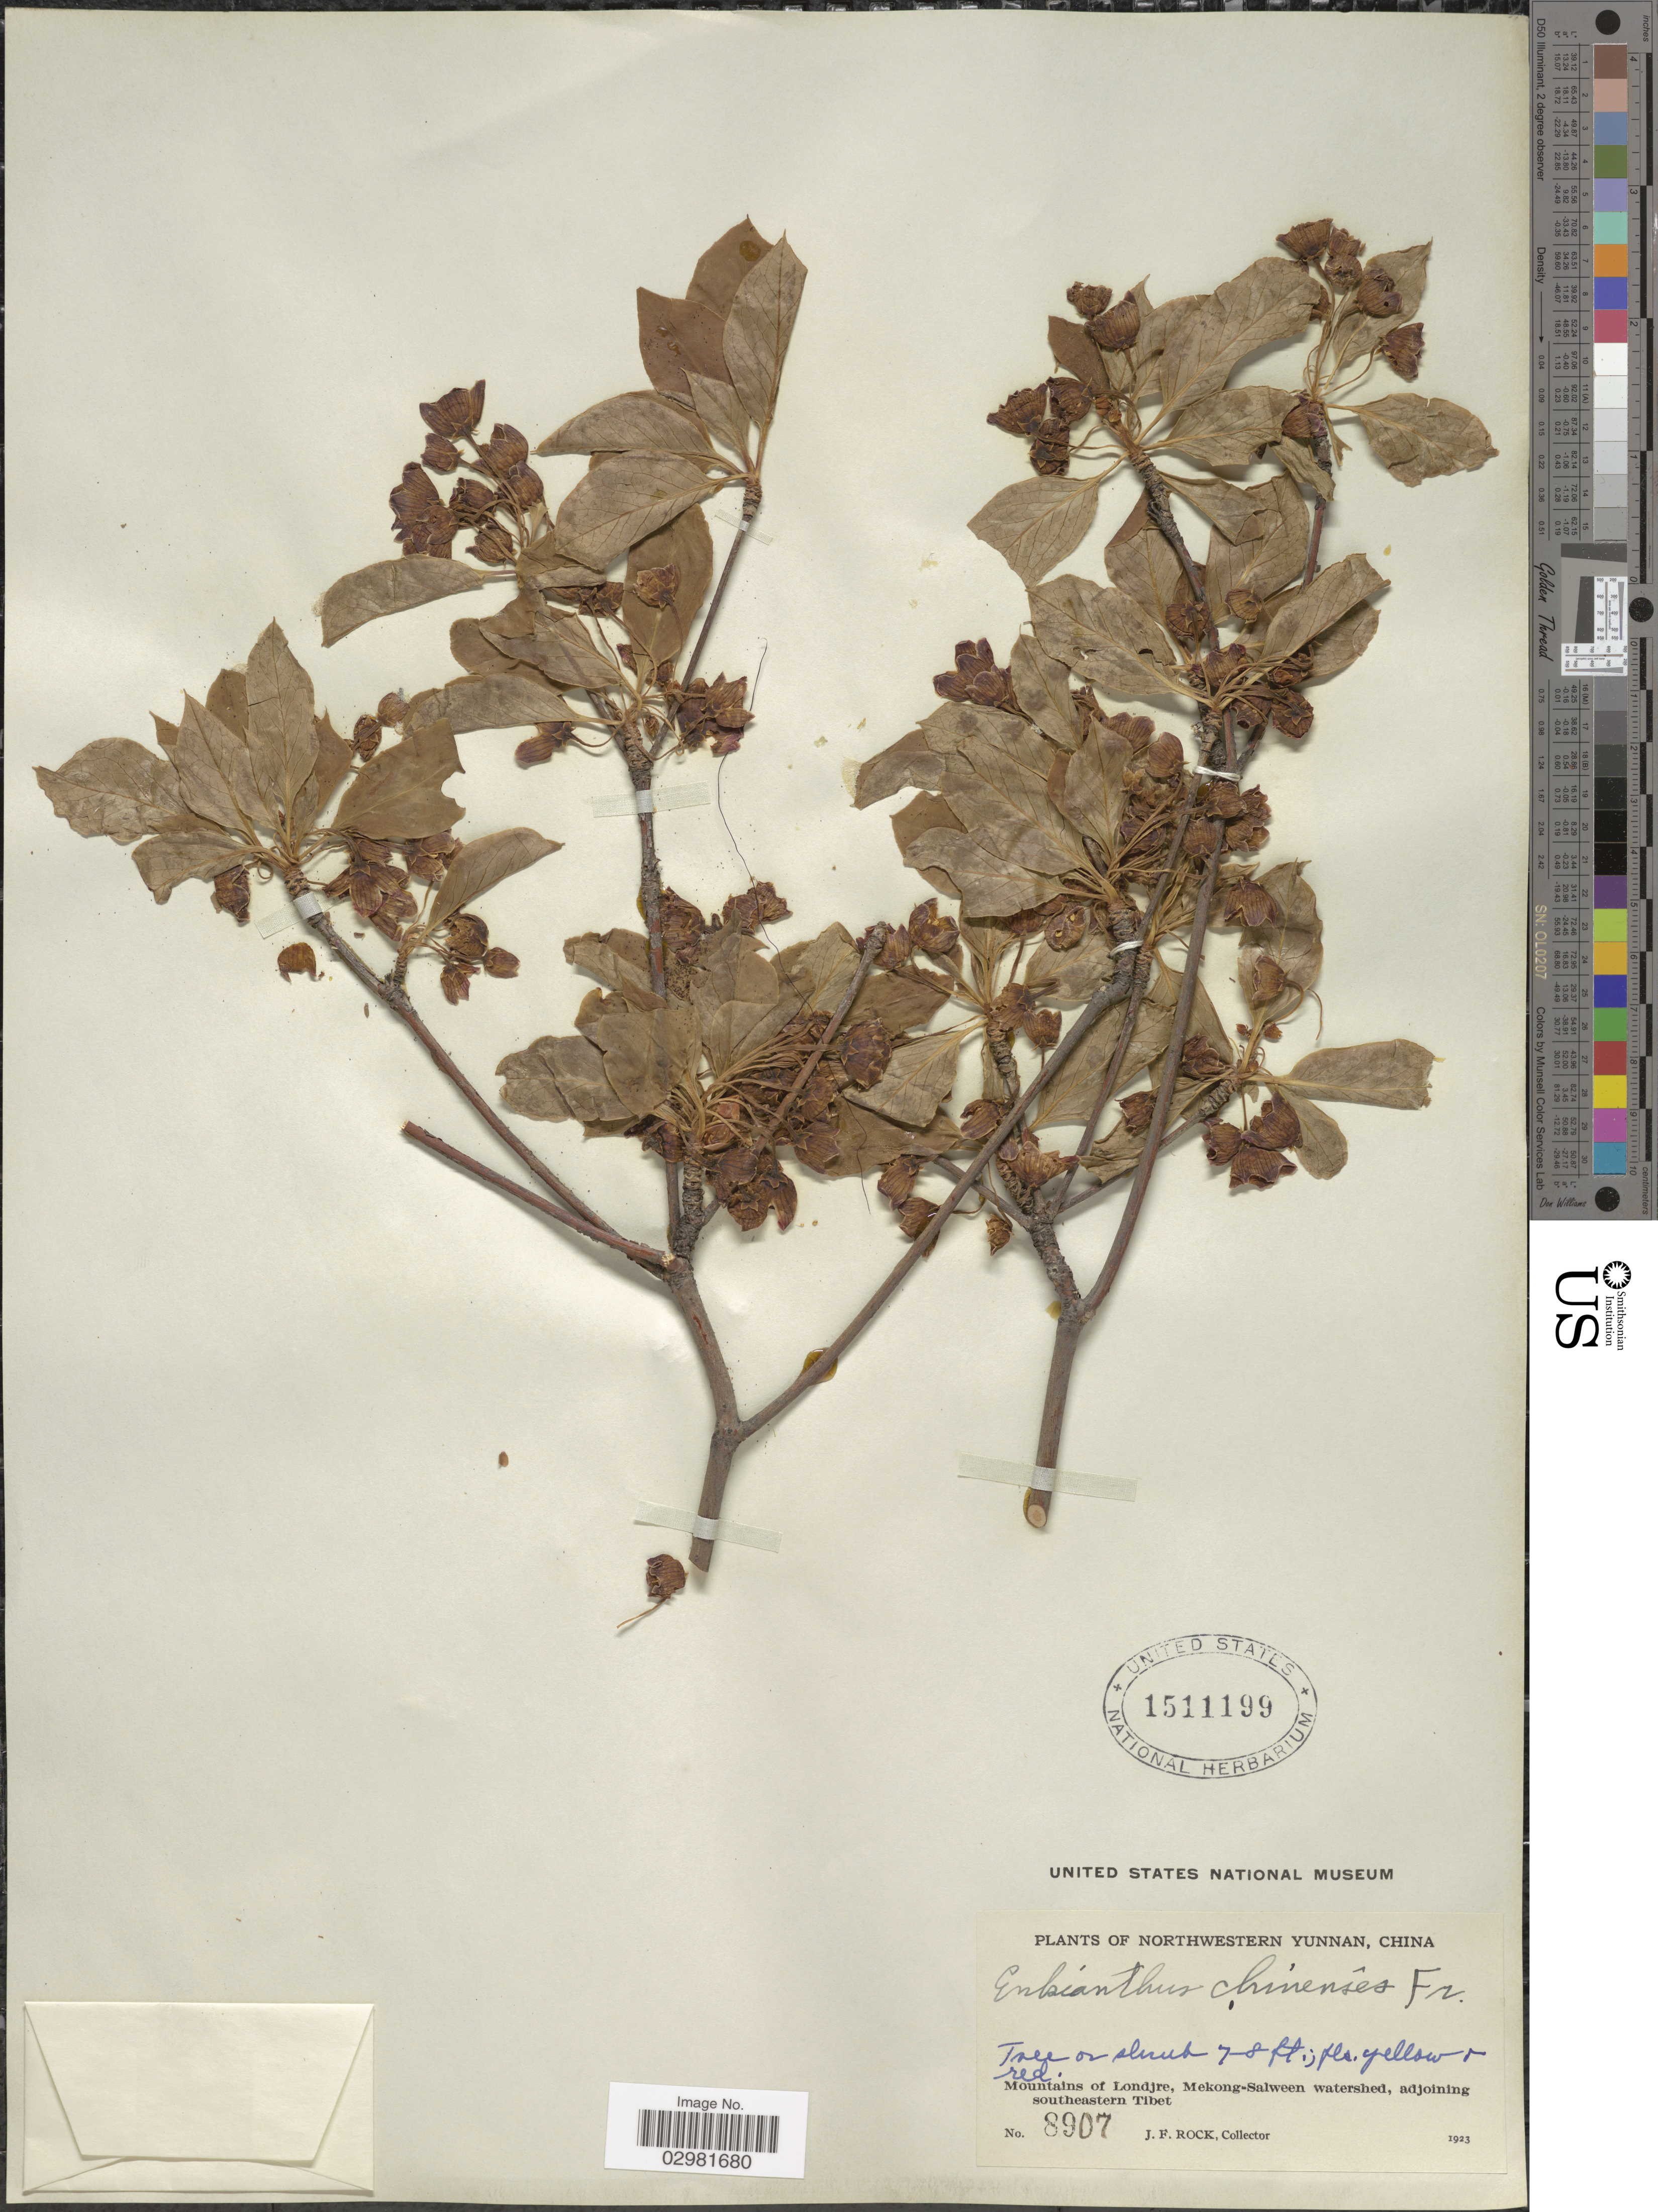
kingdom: Plantae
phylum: Tracheophyta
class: Magnoliopsida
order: Ericales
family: Ericaceae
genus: Enkianthus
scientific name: Enkianthus chinensis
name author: Franch.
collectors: J. Rock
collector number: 8907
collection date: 1923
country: China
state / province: Yunnan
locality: Northwestern Yunnan. Mountains of Londjre, Mekong-Salween watershed, adjoining southeastern Tibet.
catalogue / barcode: US 1511199